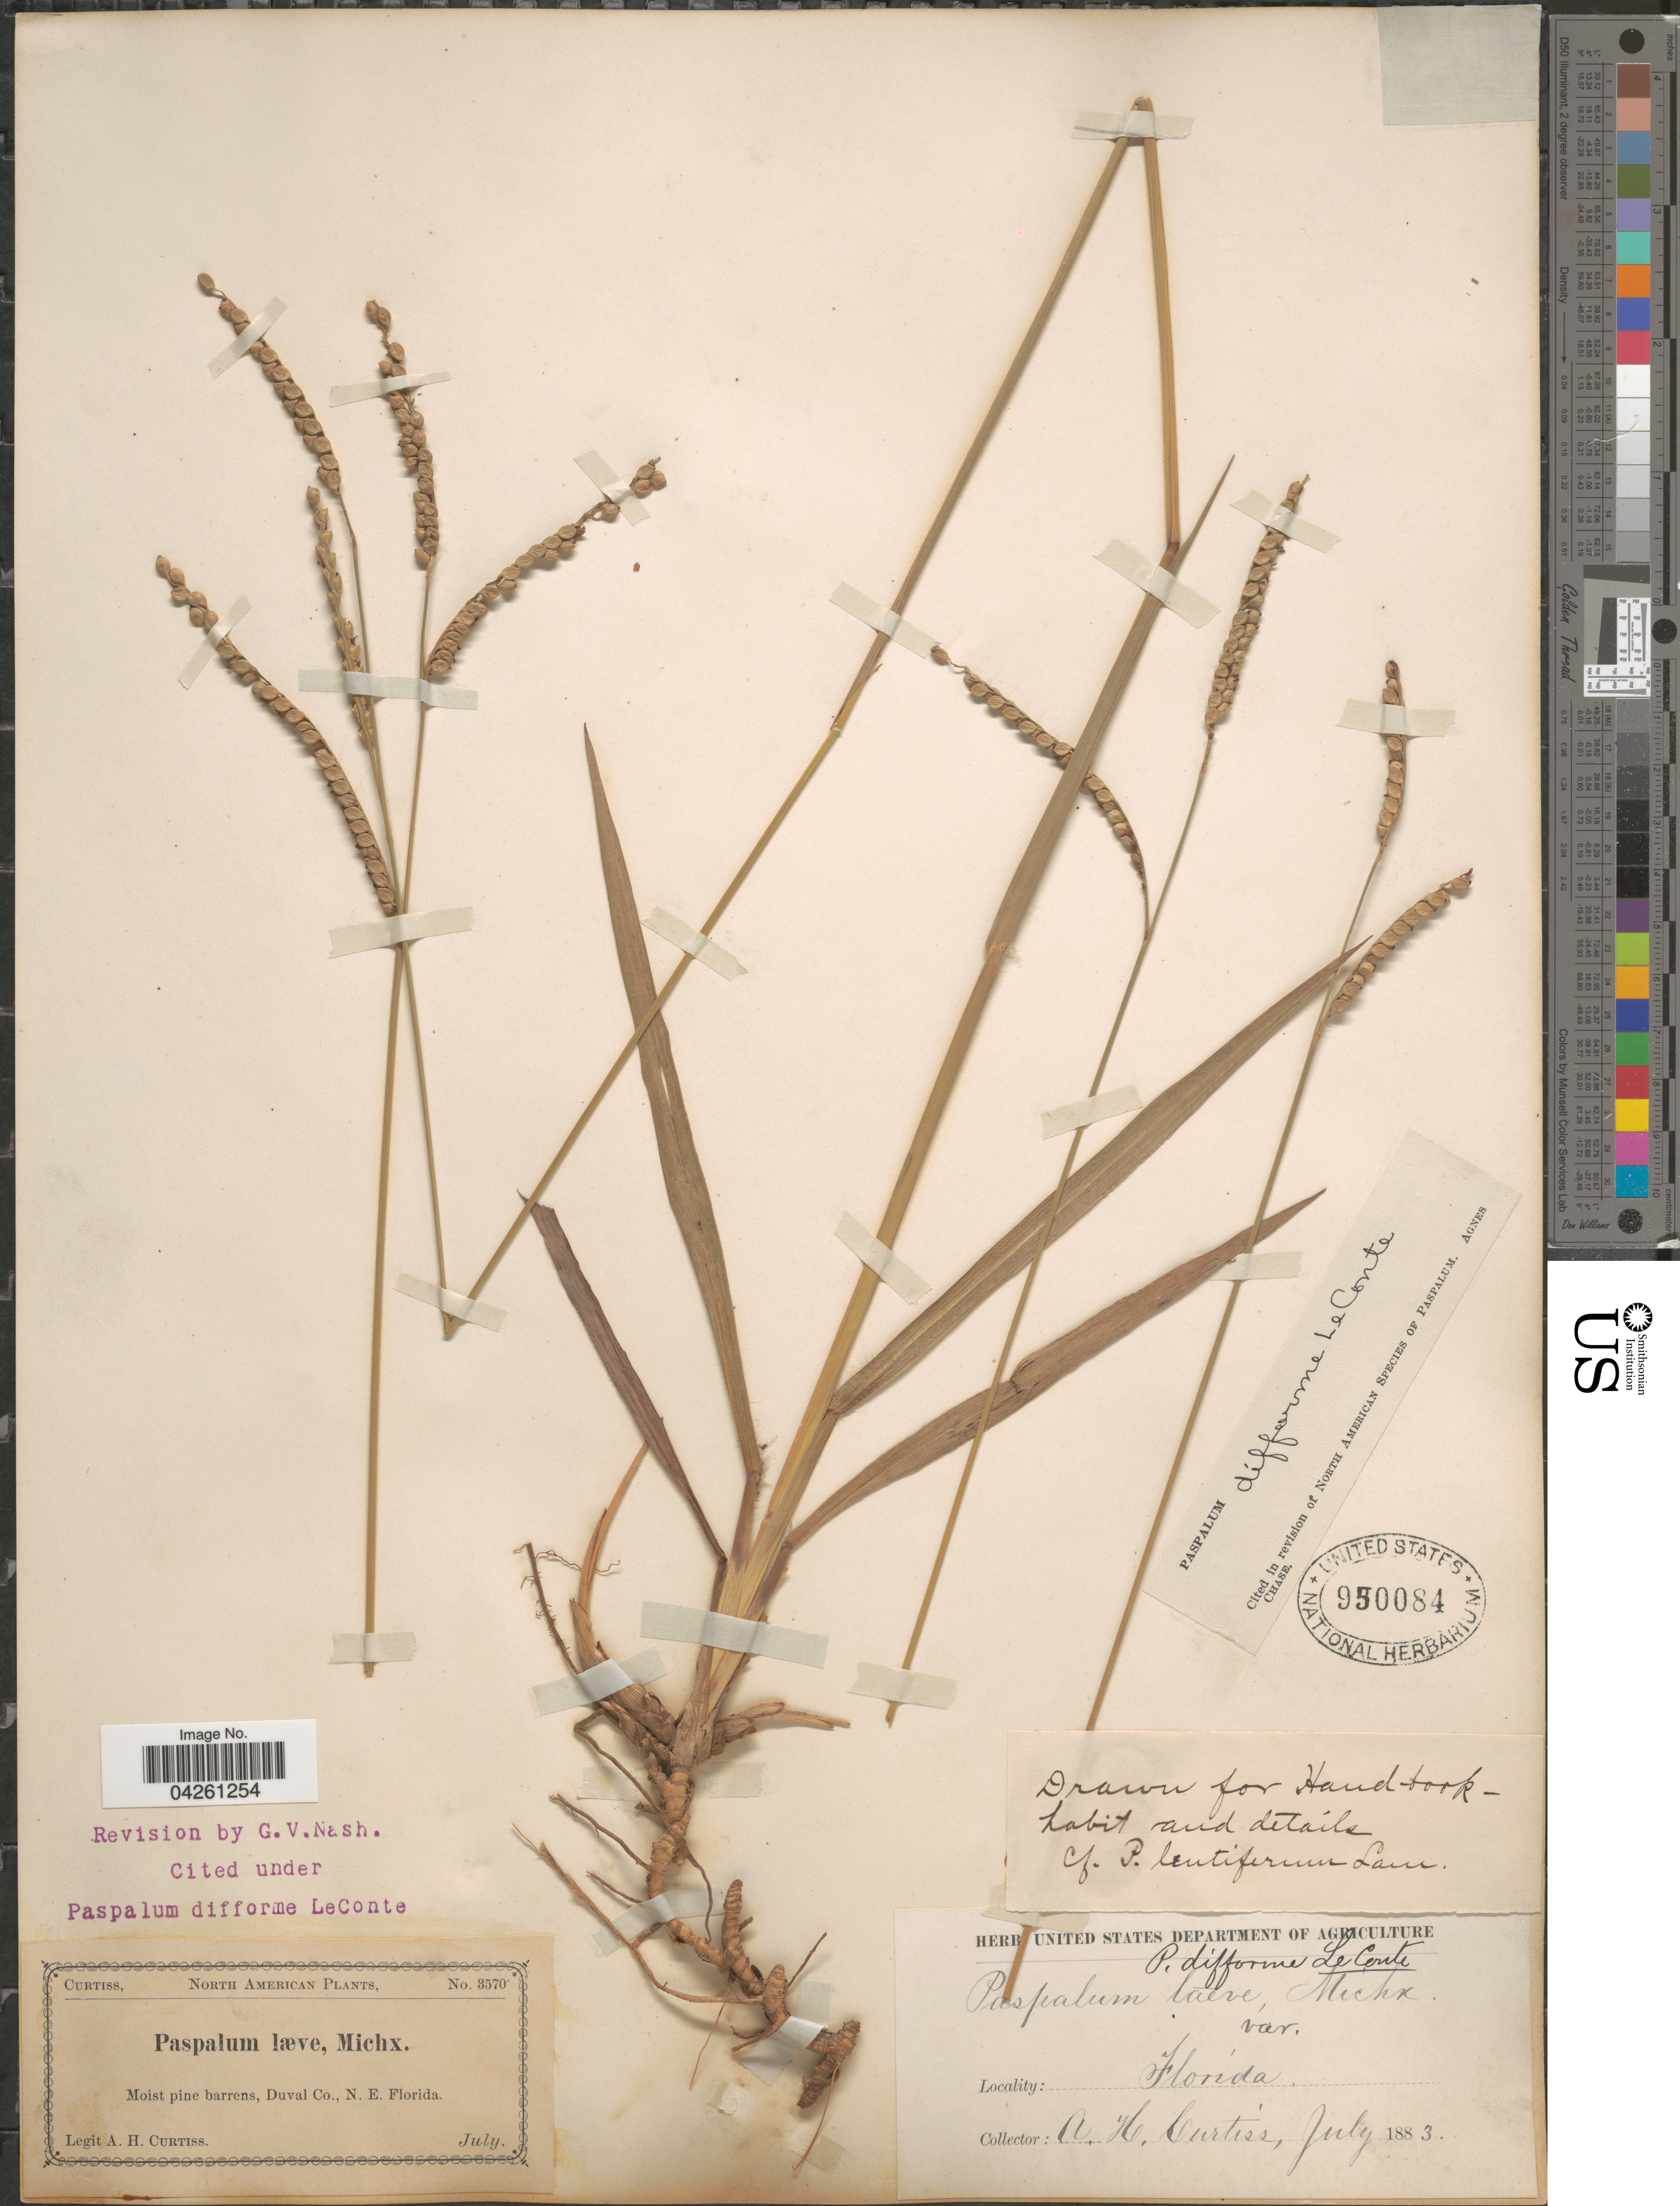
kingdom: Plantae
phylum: Tracheophyta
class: Liliopsida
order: Poales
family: Poaceae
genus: Paspalum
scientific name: Paspalum difforme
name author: Leconte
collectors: A. H. Curtiss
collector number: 3570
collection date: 1883-07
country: United States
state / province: Florida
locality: Moist pine barrens, Duval Co., N. E. Florida.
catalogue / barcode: US 950084